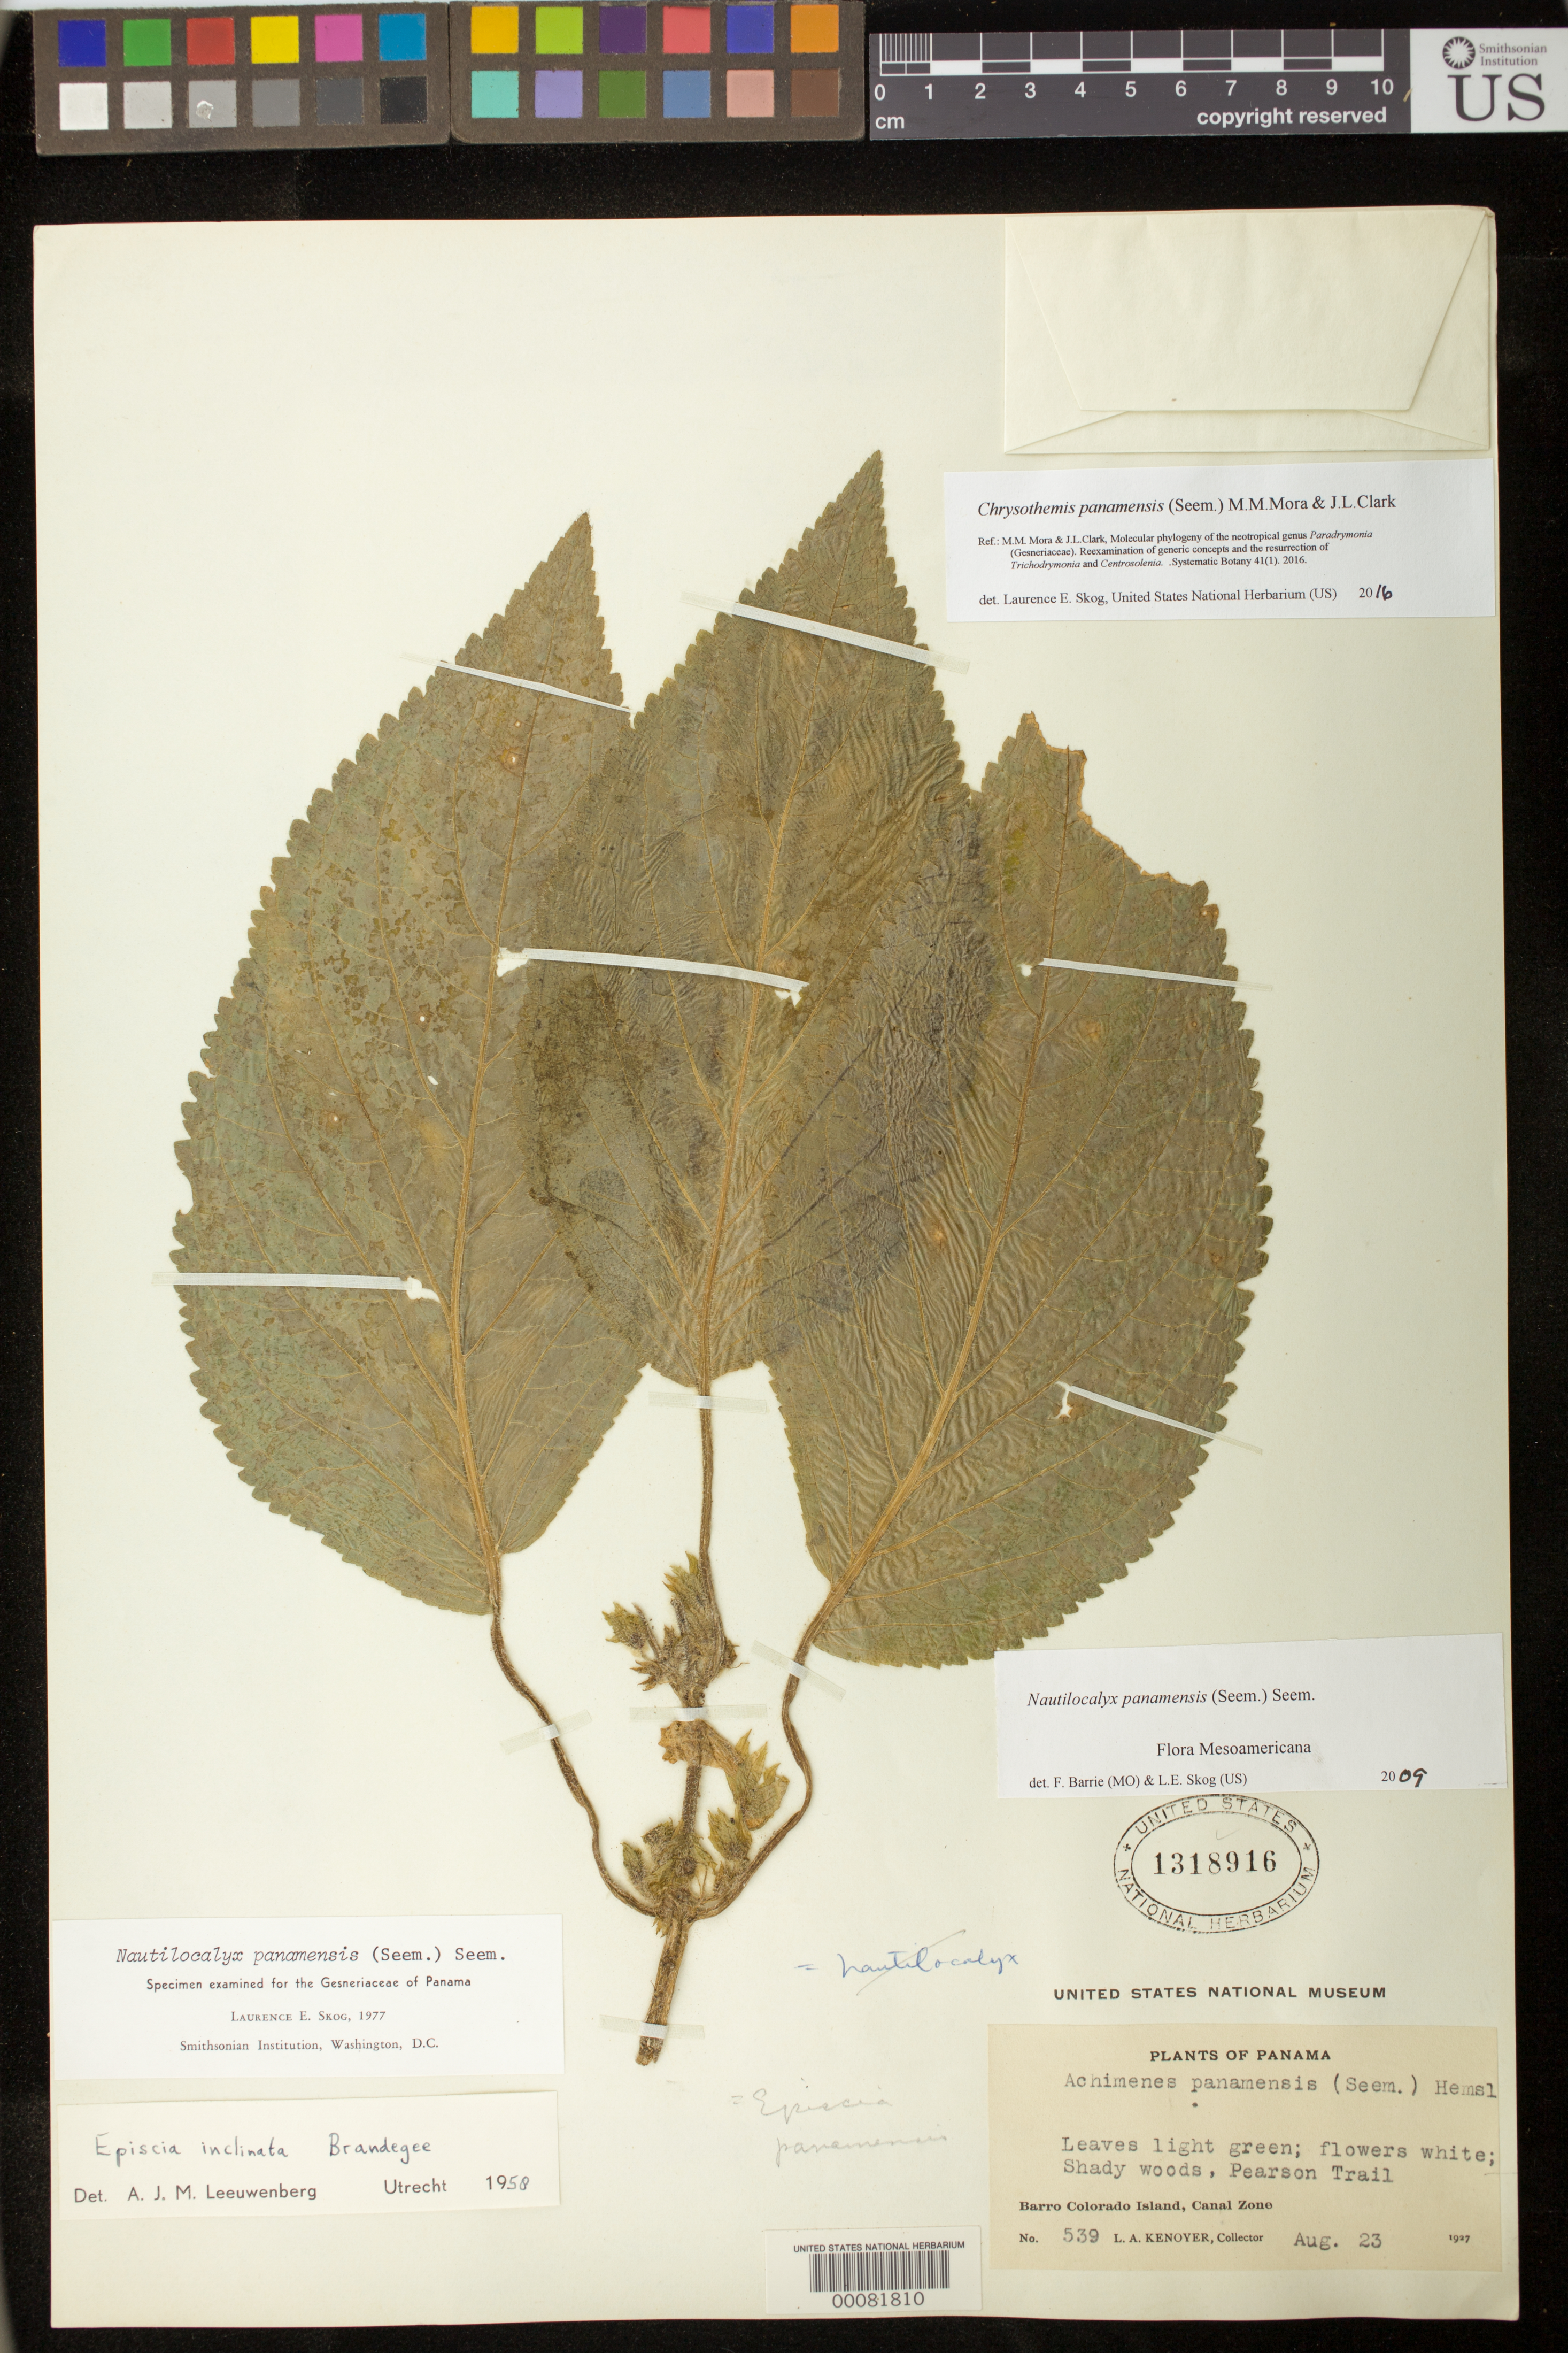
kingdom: Plantae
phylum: Tracheophyta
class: Magnoliopsida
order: Lamiales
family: Gesneriaceae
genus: Chrysothemis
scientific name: Chrysothemis panamensis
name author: (Seem.) M.M. Mora & J.L. Clark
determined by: Skog, Laurence E.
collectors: L. A. Kenoyer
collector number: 539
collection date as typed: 23 Aug 1927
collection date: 1927-08-23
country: Panama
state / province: Panamá Oeste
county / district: Canal Zone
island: Barro Colorado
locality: Barro Colorado Island, Pearson trail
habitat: Shady woods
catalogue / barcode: US 1318916